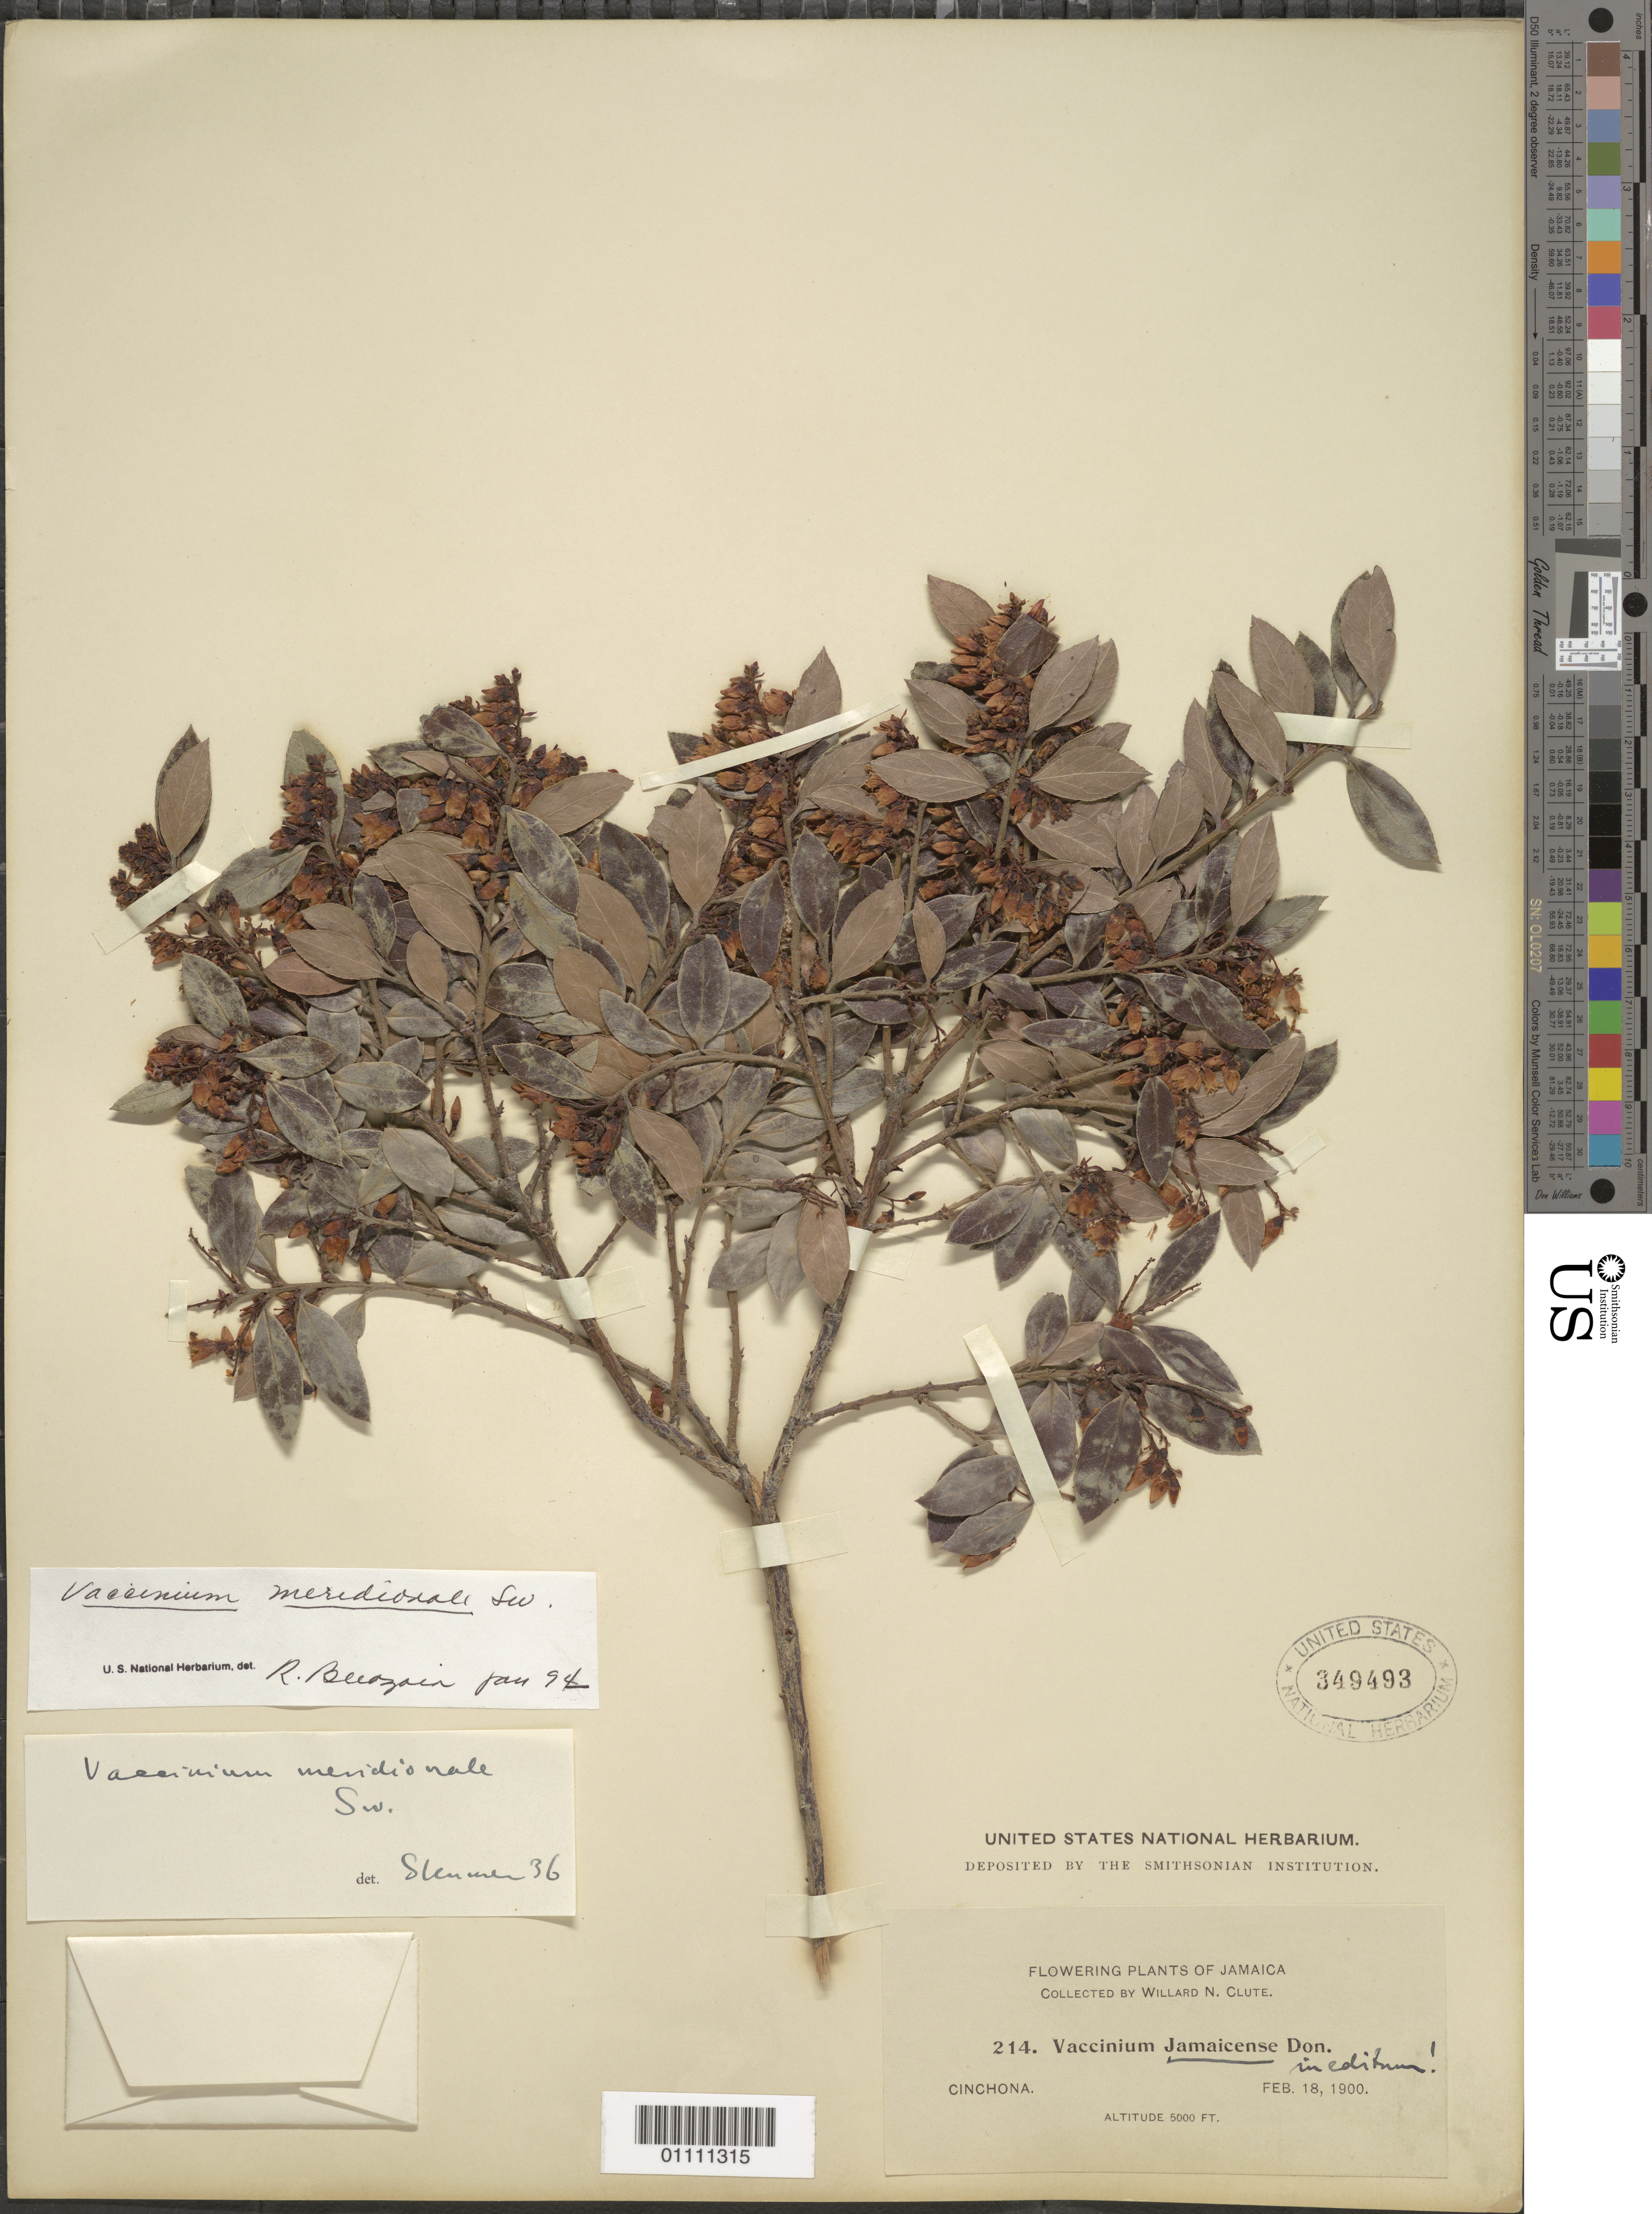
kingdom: Plantae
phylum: Tracheophyta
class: Magnoliopsida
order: Ericales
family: Ericaceae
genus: Vaccinium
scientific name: Vaccinium meridionale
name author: Sw.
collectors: W. N. Clute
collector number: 214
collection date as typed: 18 Feb 1900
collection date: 1900-02-18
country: Jamaica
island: Jamaica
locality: Cinchona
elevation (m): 1524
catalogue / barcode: US 349493